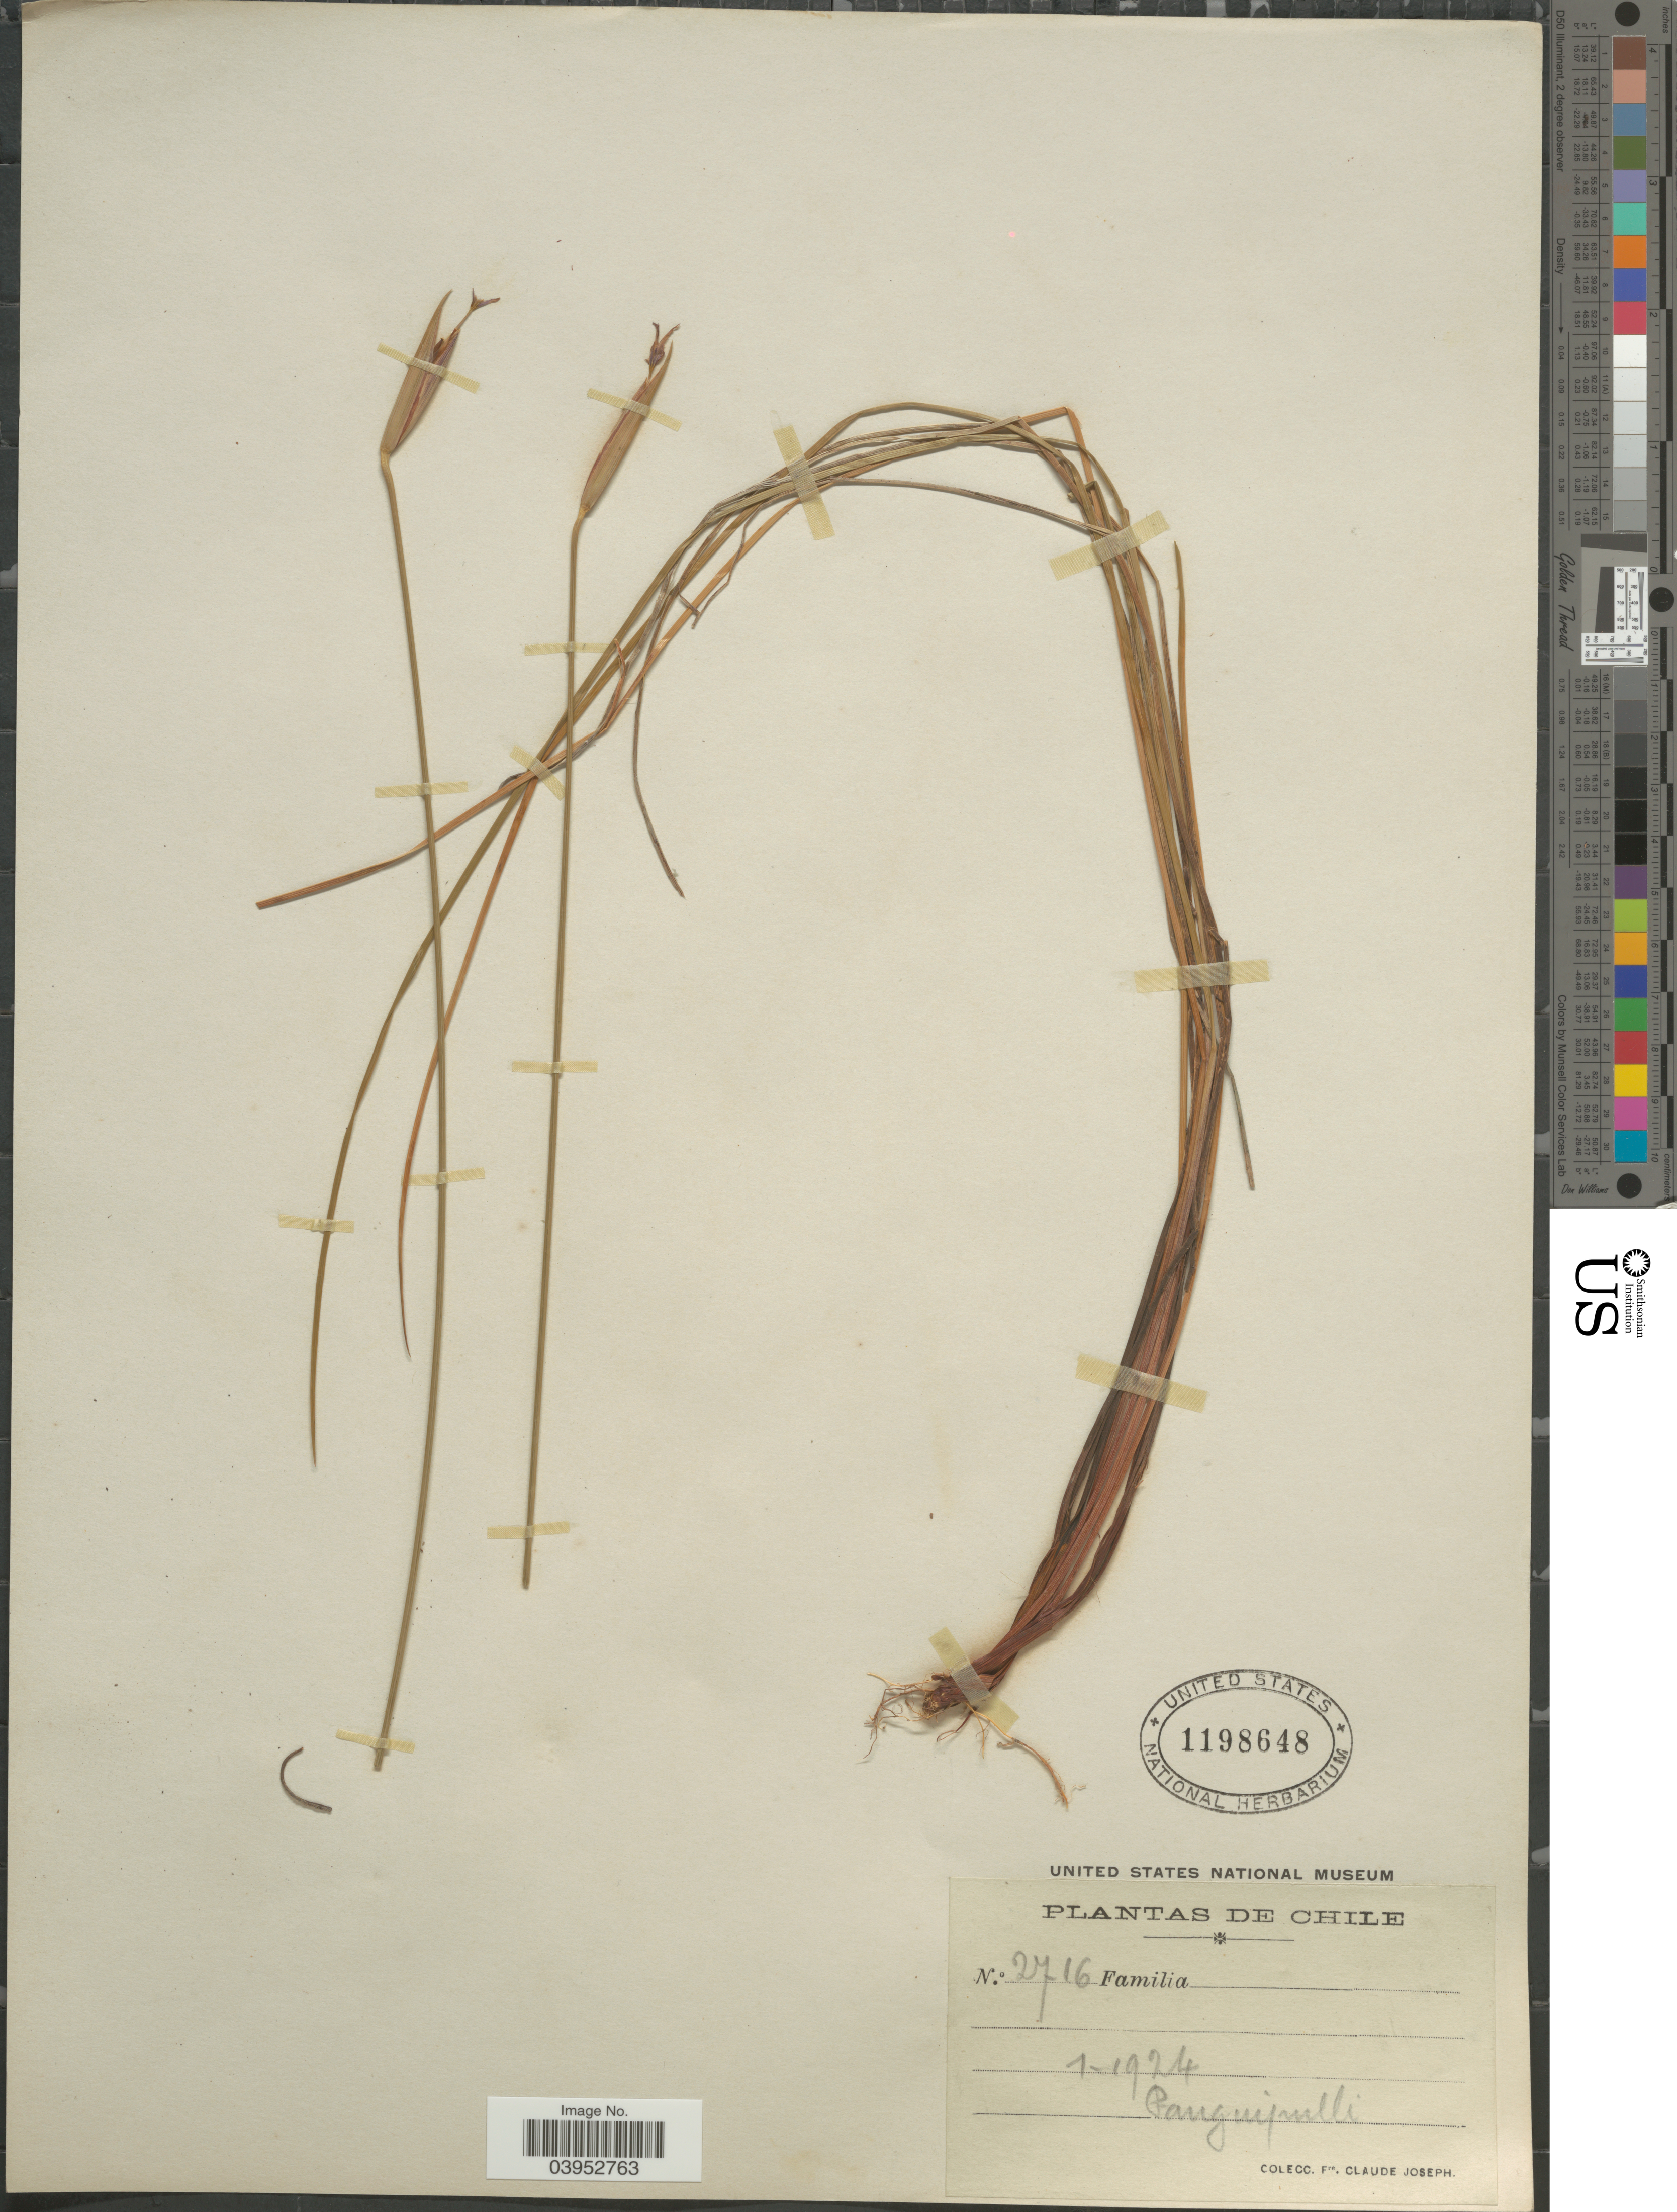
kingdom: Plantae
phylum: Tracheophyta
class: Liliopsida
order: Asparagales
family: Iridaceae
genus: Sisyrinchium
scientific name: Sisyrinchium sp.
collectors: Bro. Claude-Joseph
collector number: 2716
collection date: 1924-01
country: Chile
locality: Panguipulli.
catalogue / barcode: US 1198648